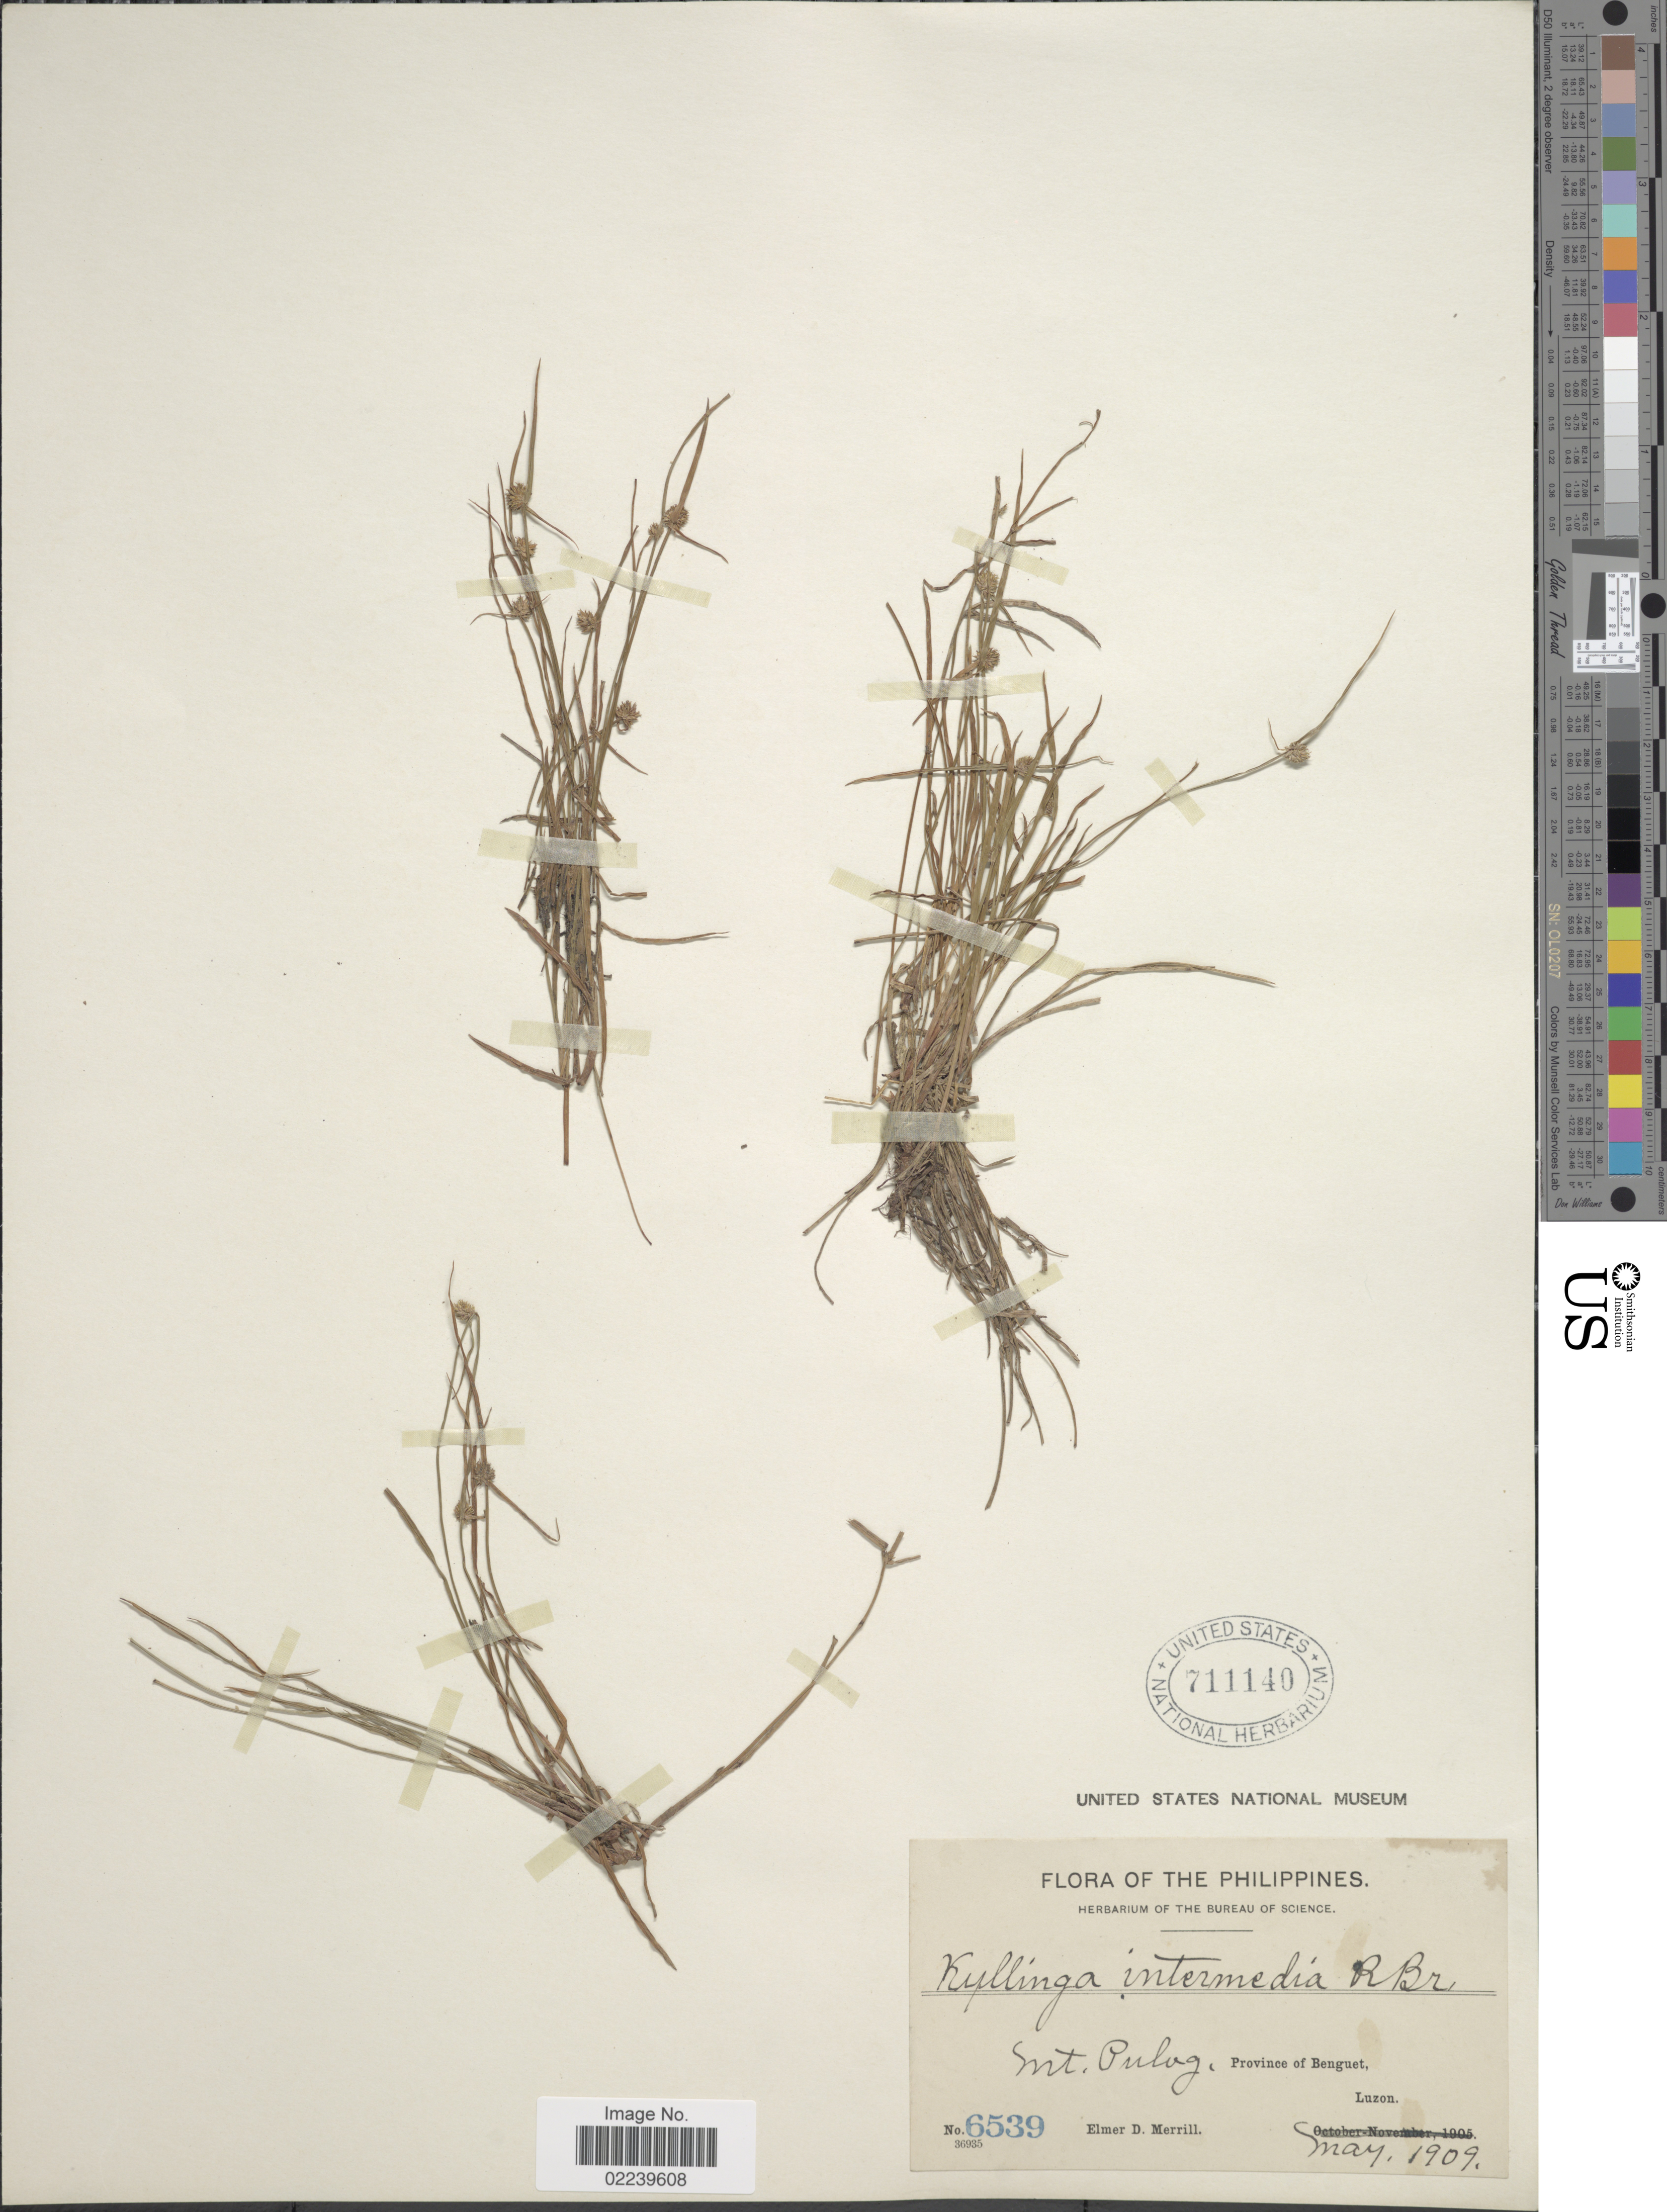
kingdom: Plantae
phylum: Tracheophyta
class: Liliopsida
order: Poales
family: Cyperaceae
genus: Cyperus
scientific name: Cyperus brevifolius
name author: (Rottb.) Hassk.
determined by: Strong, M. T., (US), Smithsonian Institution - National Museum of Natural History (UNITED STATES)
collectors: E. D. Merrill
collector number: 6539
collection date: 1909-05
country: Philippines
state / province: Cordillera (Administrative Region)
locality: Mt. Pulog, Province of Benguet, Luzon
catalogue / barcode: US 711140